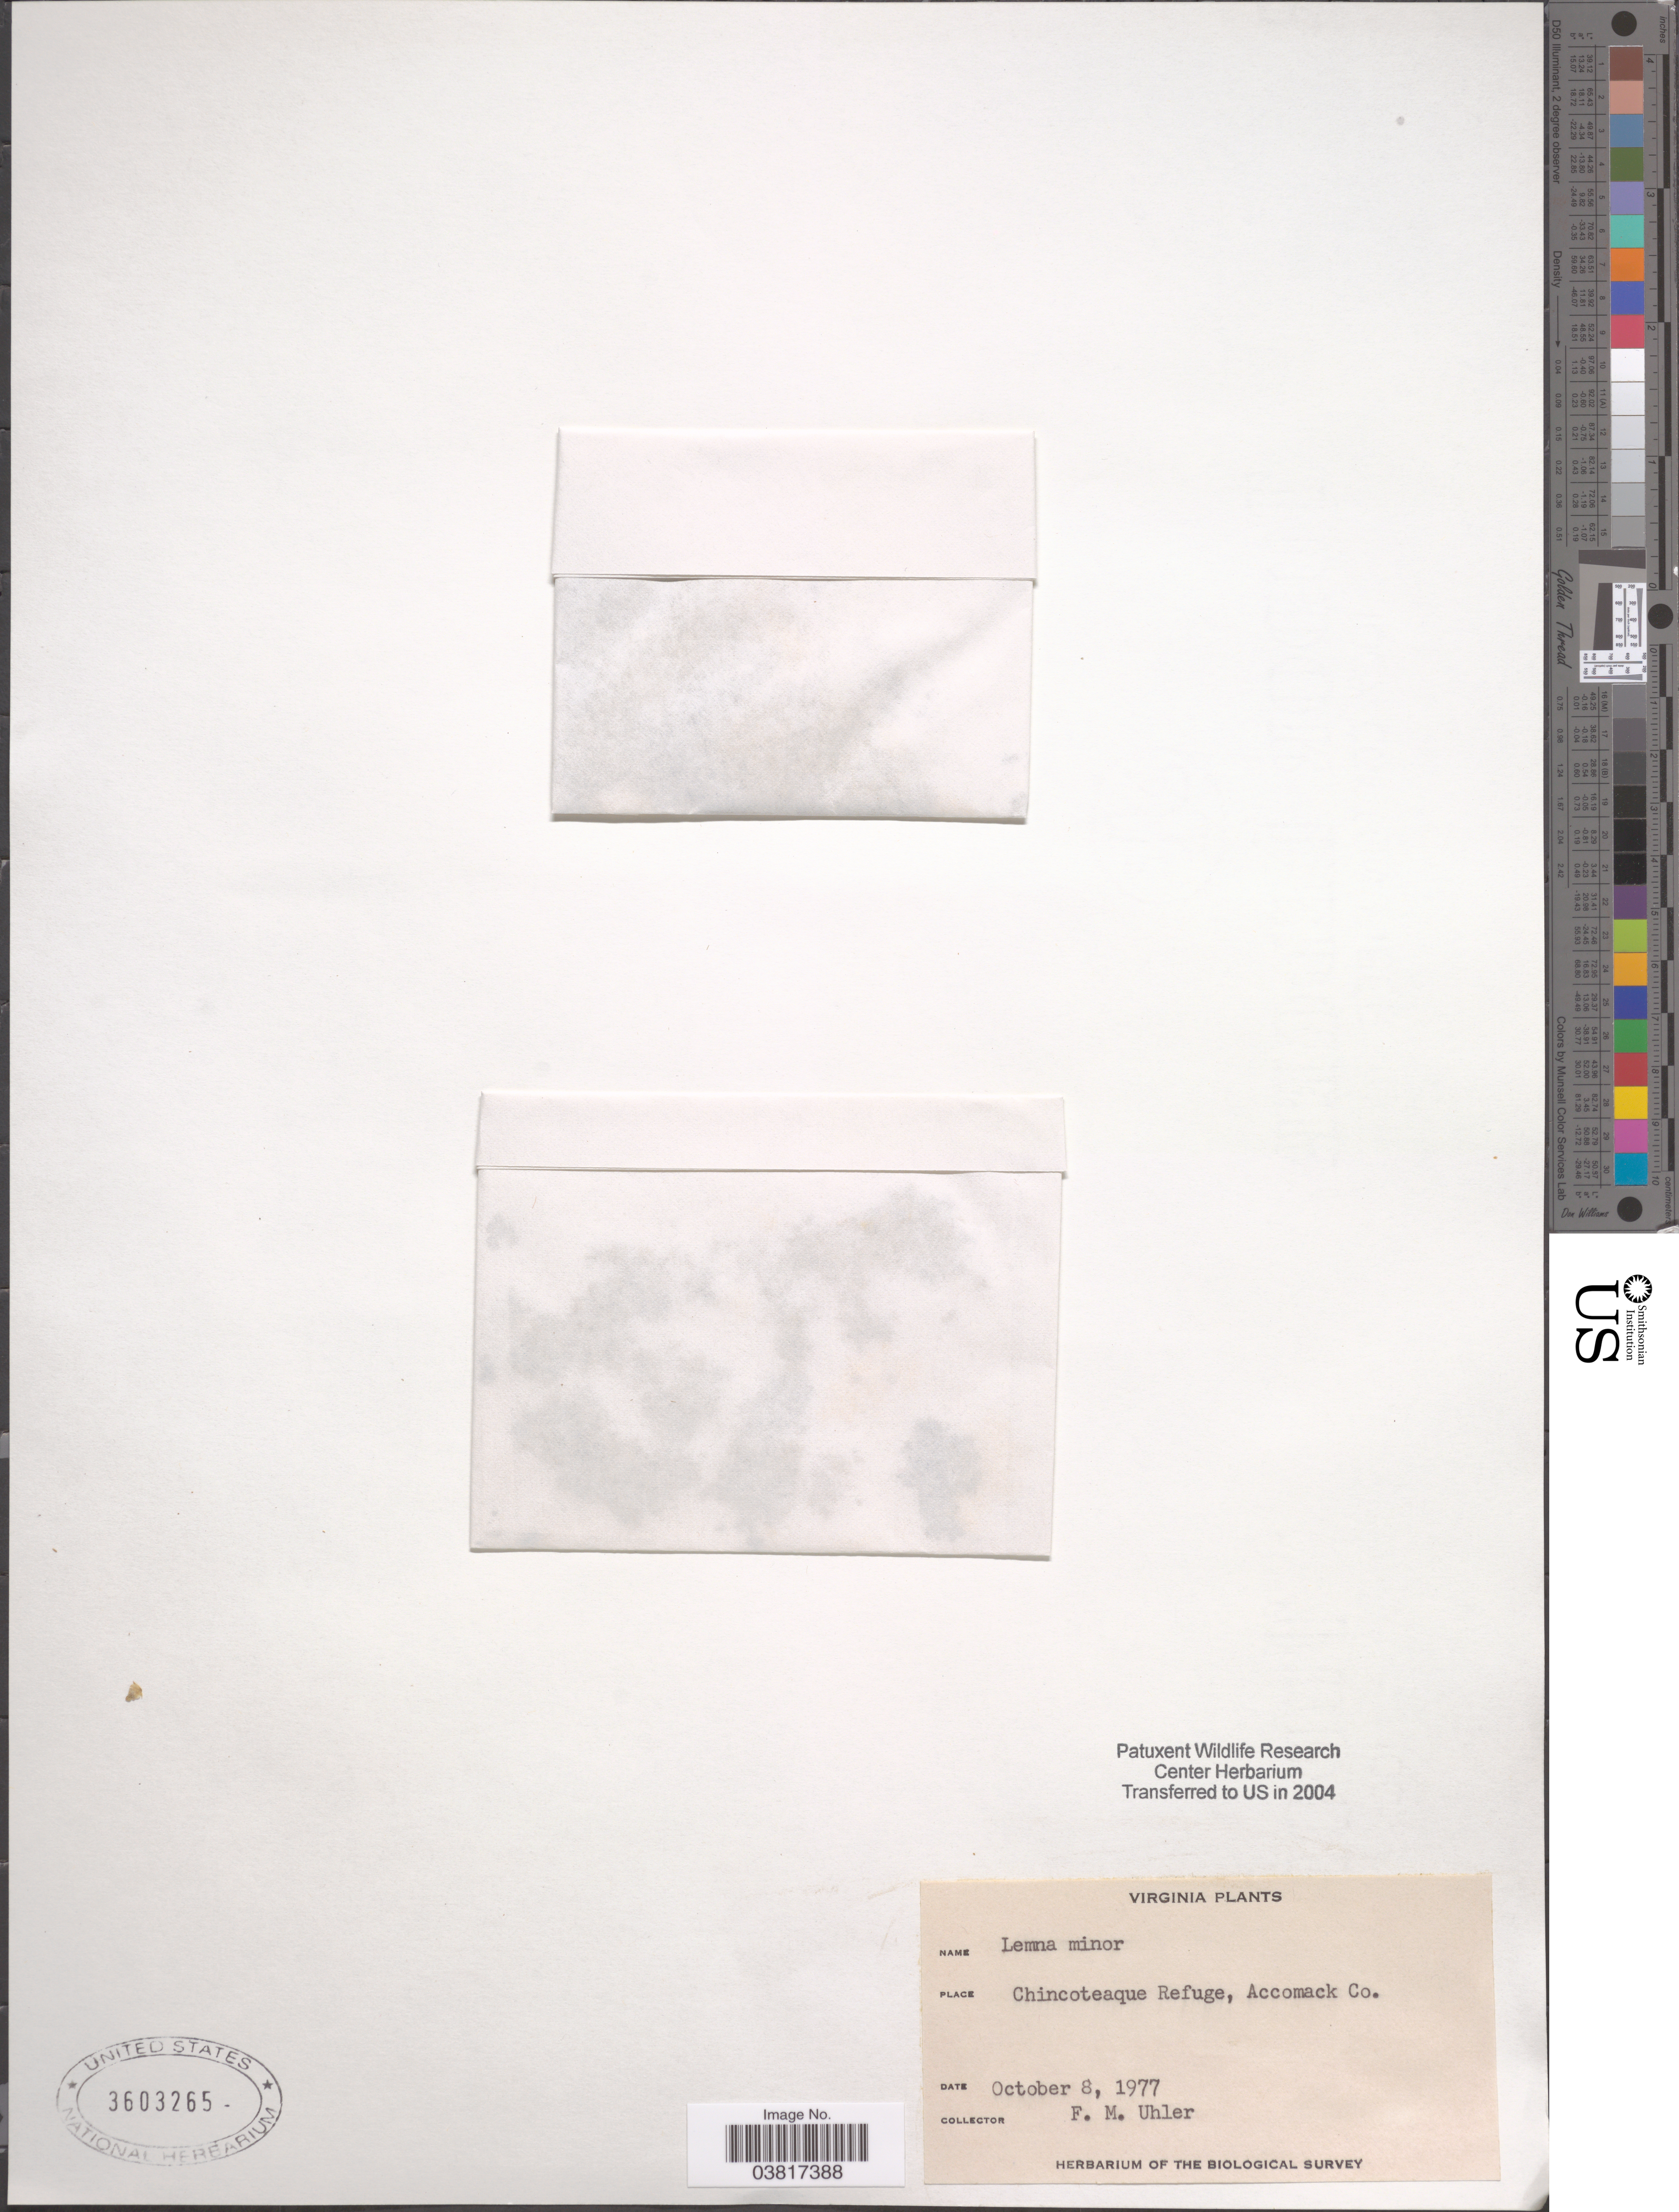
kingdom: Plantae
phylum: Tracheophyta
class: Liliopsida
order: Alismatales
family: Araceae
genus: Lemna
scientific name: Lemna minor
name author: L.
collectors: F. M. Uhler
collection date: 1977-10-08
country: United States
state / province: Virginia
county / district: Accomack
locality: Chincoteaque Refuge, Accomack Co.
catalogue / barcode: US 3603265